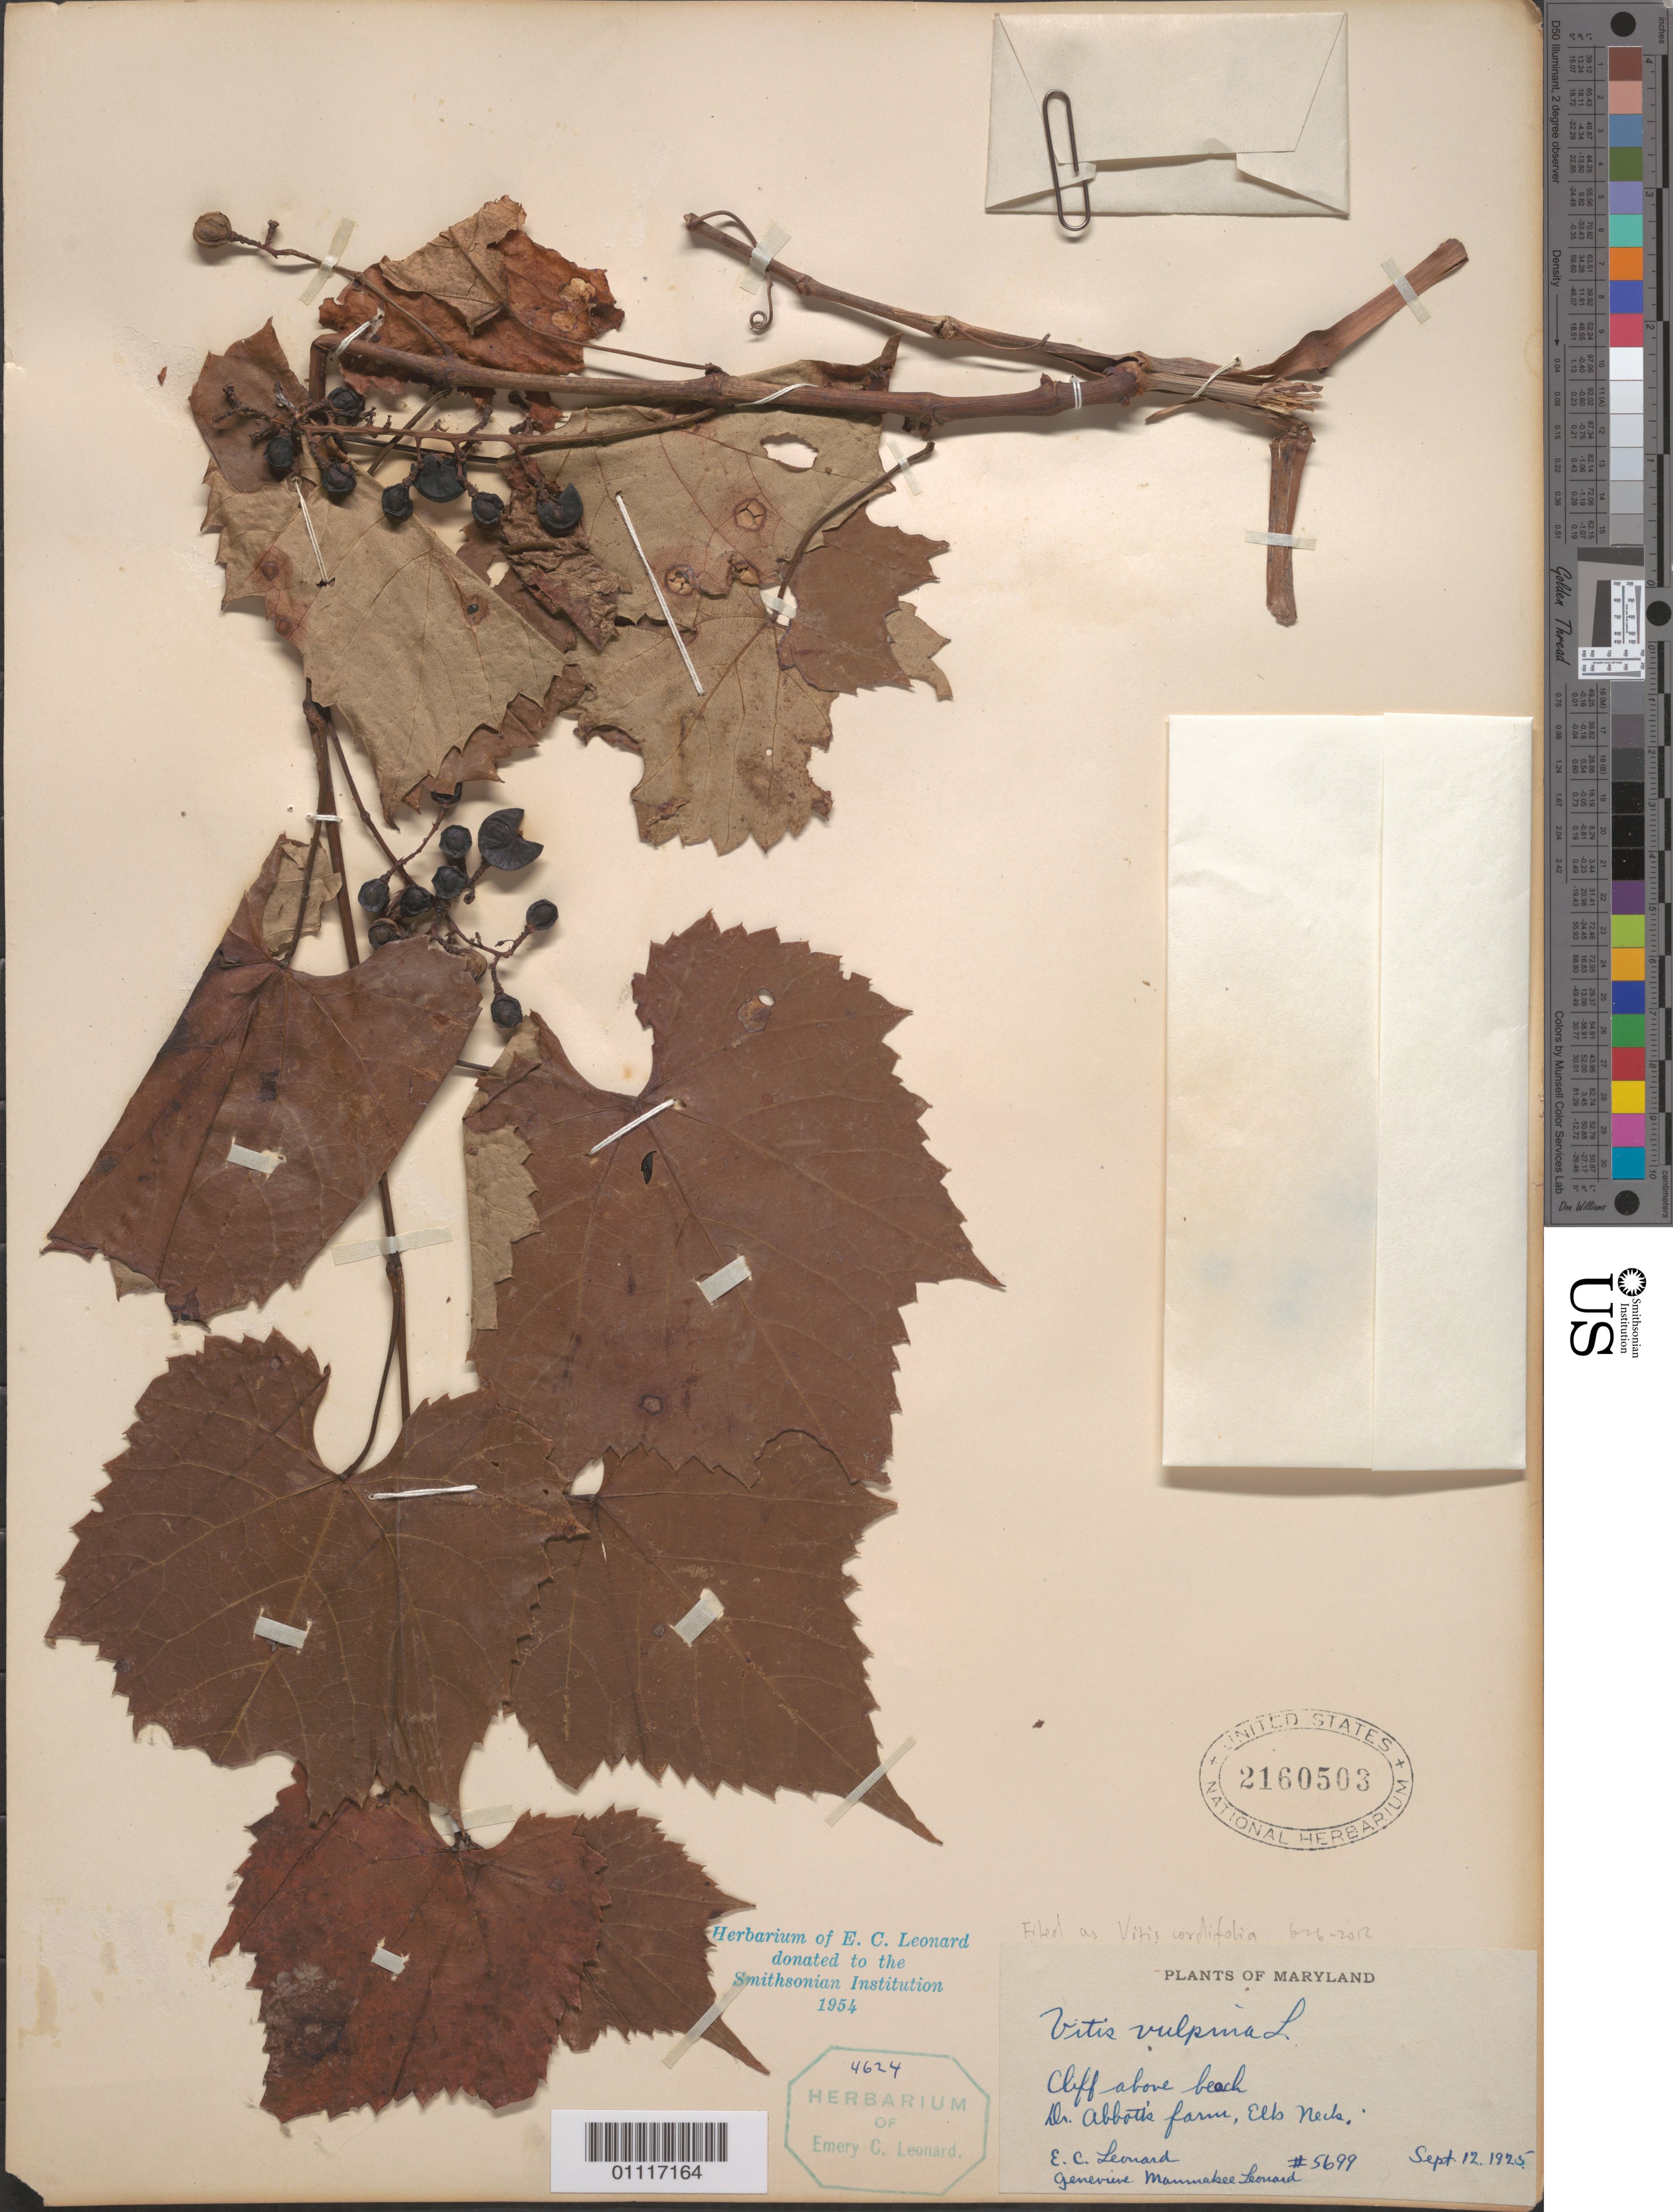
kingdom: Plantae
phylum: Tracheophyta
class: Magnoliopsida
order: Vitales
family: Vitaceae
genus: Vitis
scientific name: Vitis cordifolia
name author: Michx.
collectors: E. C. Leonard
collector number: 5699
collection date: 1925-09-12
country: United States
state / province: Maryland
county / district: Cecil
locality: Cliff above beach, Abbots Farm, Elk Neck.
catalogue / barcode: US 2160503